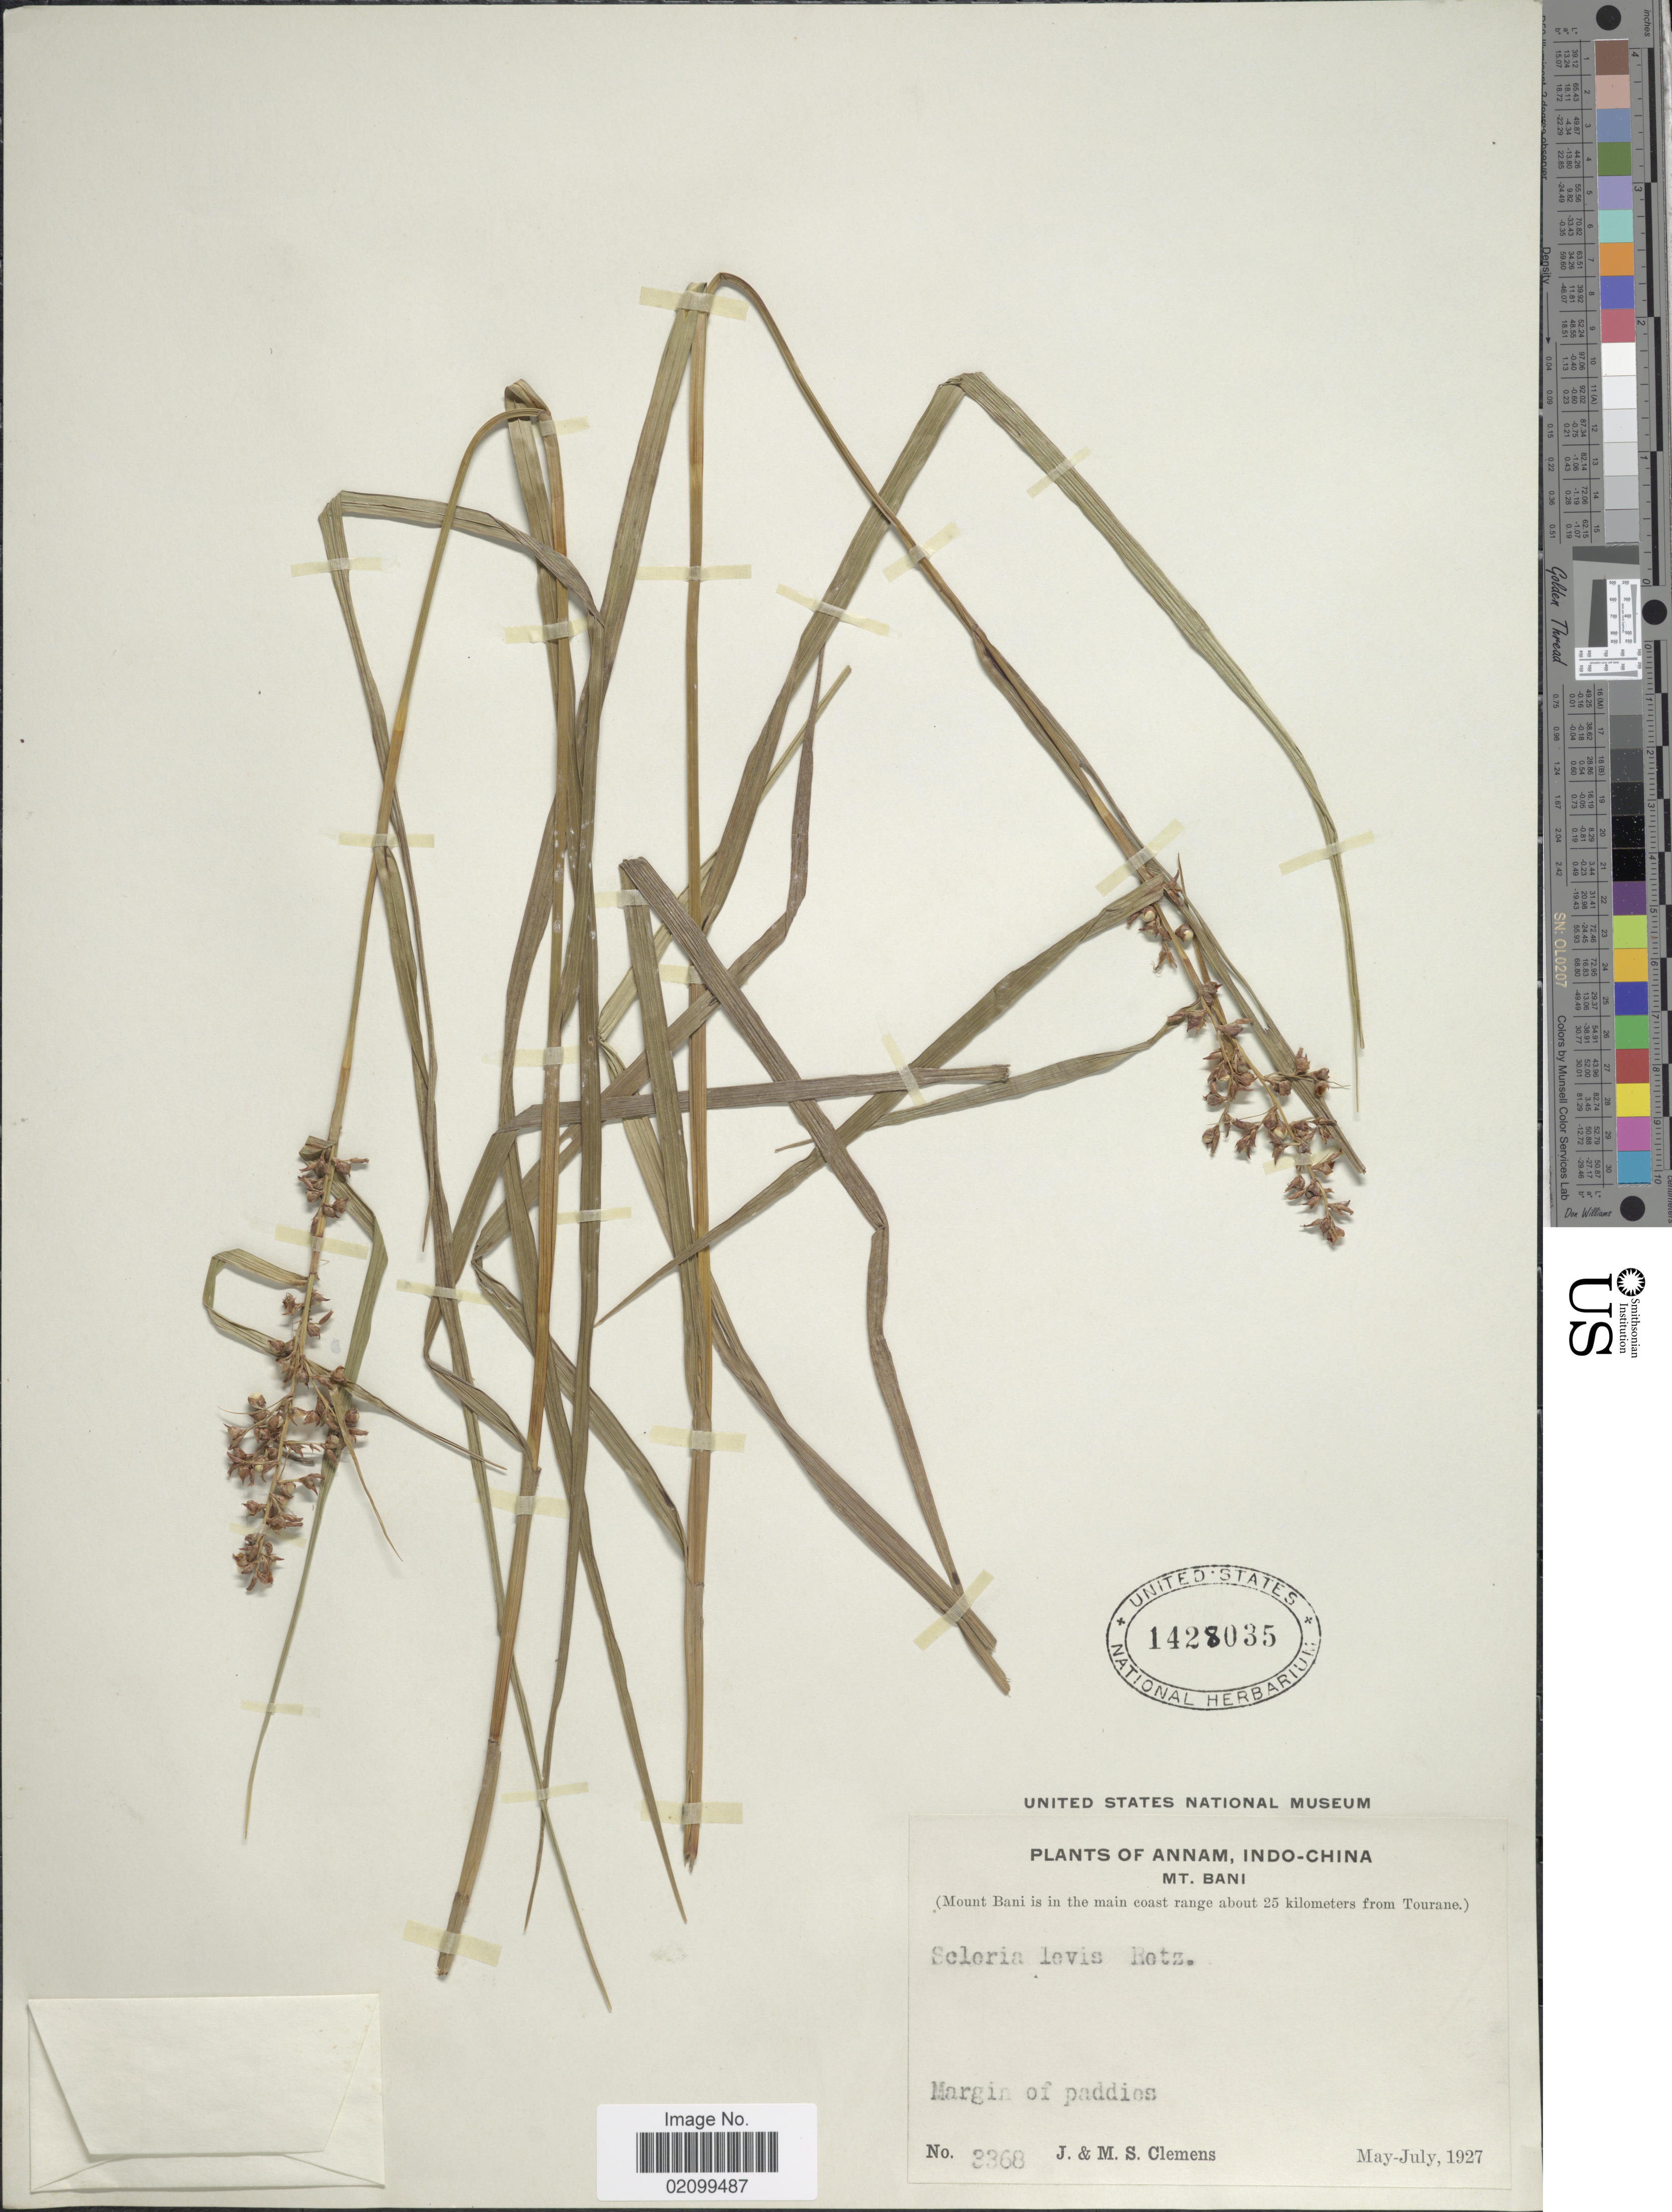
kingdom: Plantae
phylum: Tracheophyta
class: Liliopsida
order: Poales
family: Cyperaceae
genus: Scleria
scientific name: Scleria levis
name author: Retz.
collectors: J. Clemens & M. S. Clemens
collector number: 3368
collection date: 1927-05/1927-07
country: Vietnam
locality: Annam, Indo- China. Mt. Bani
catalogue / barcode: US 1428035